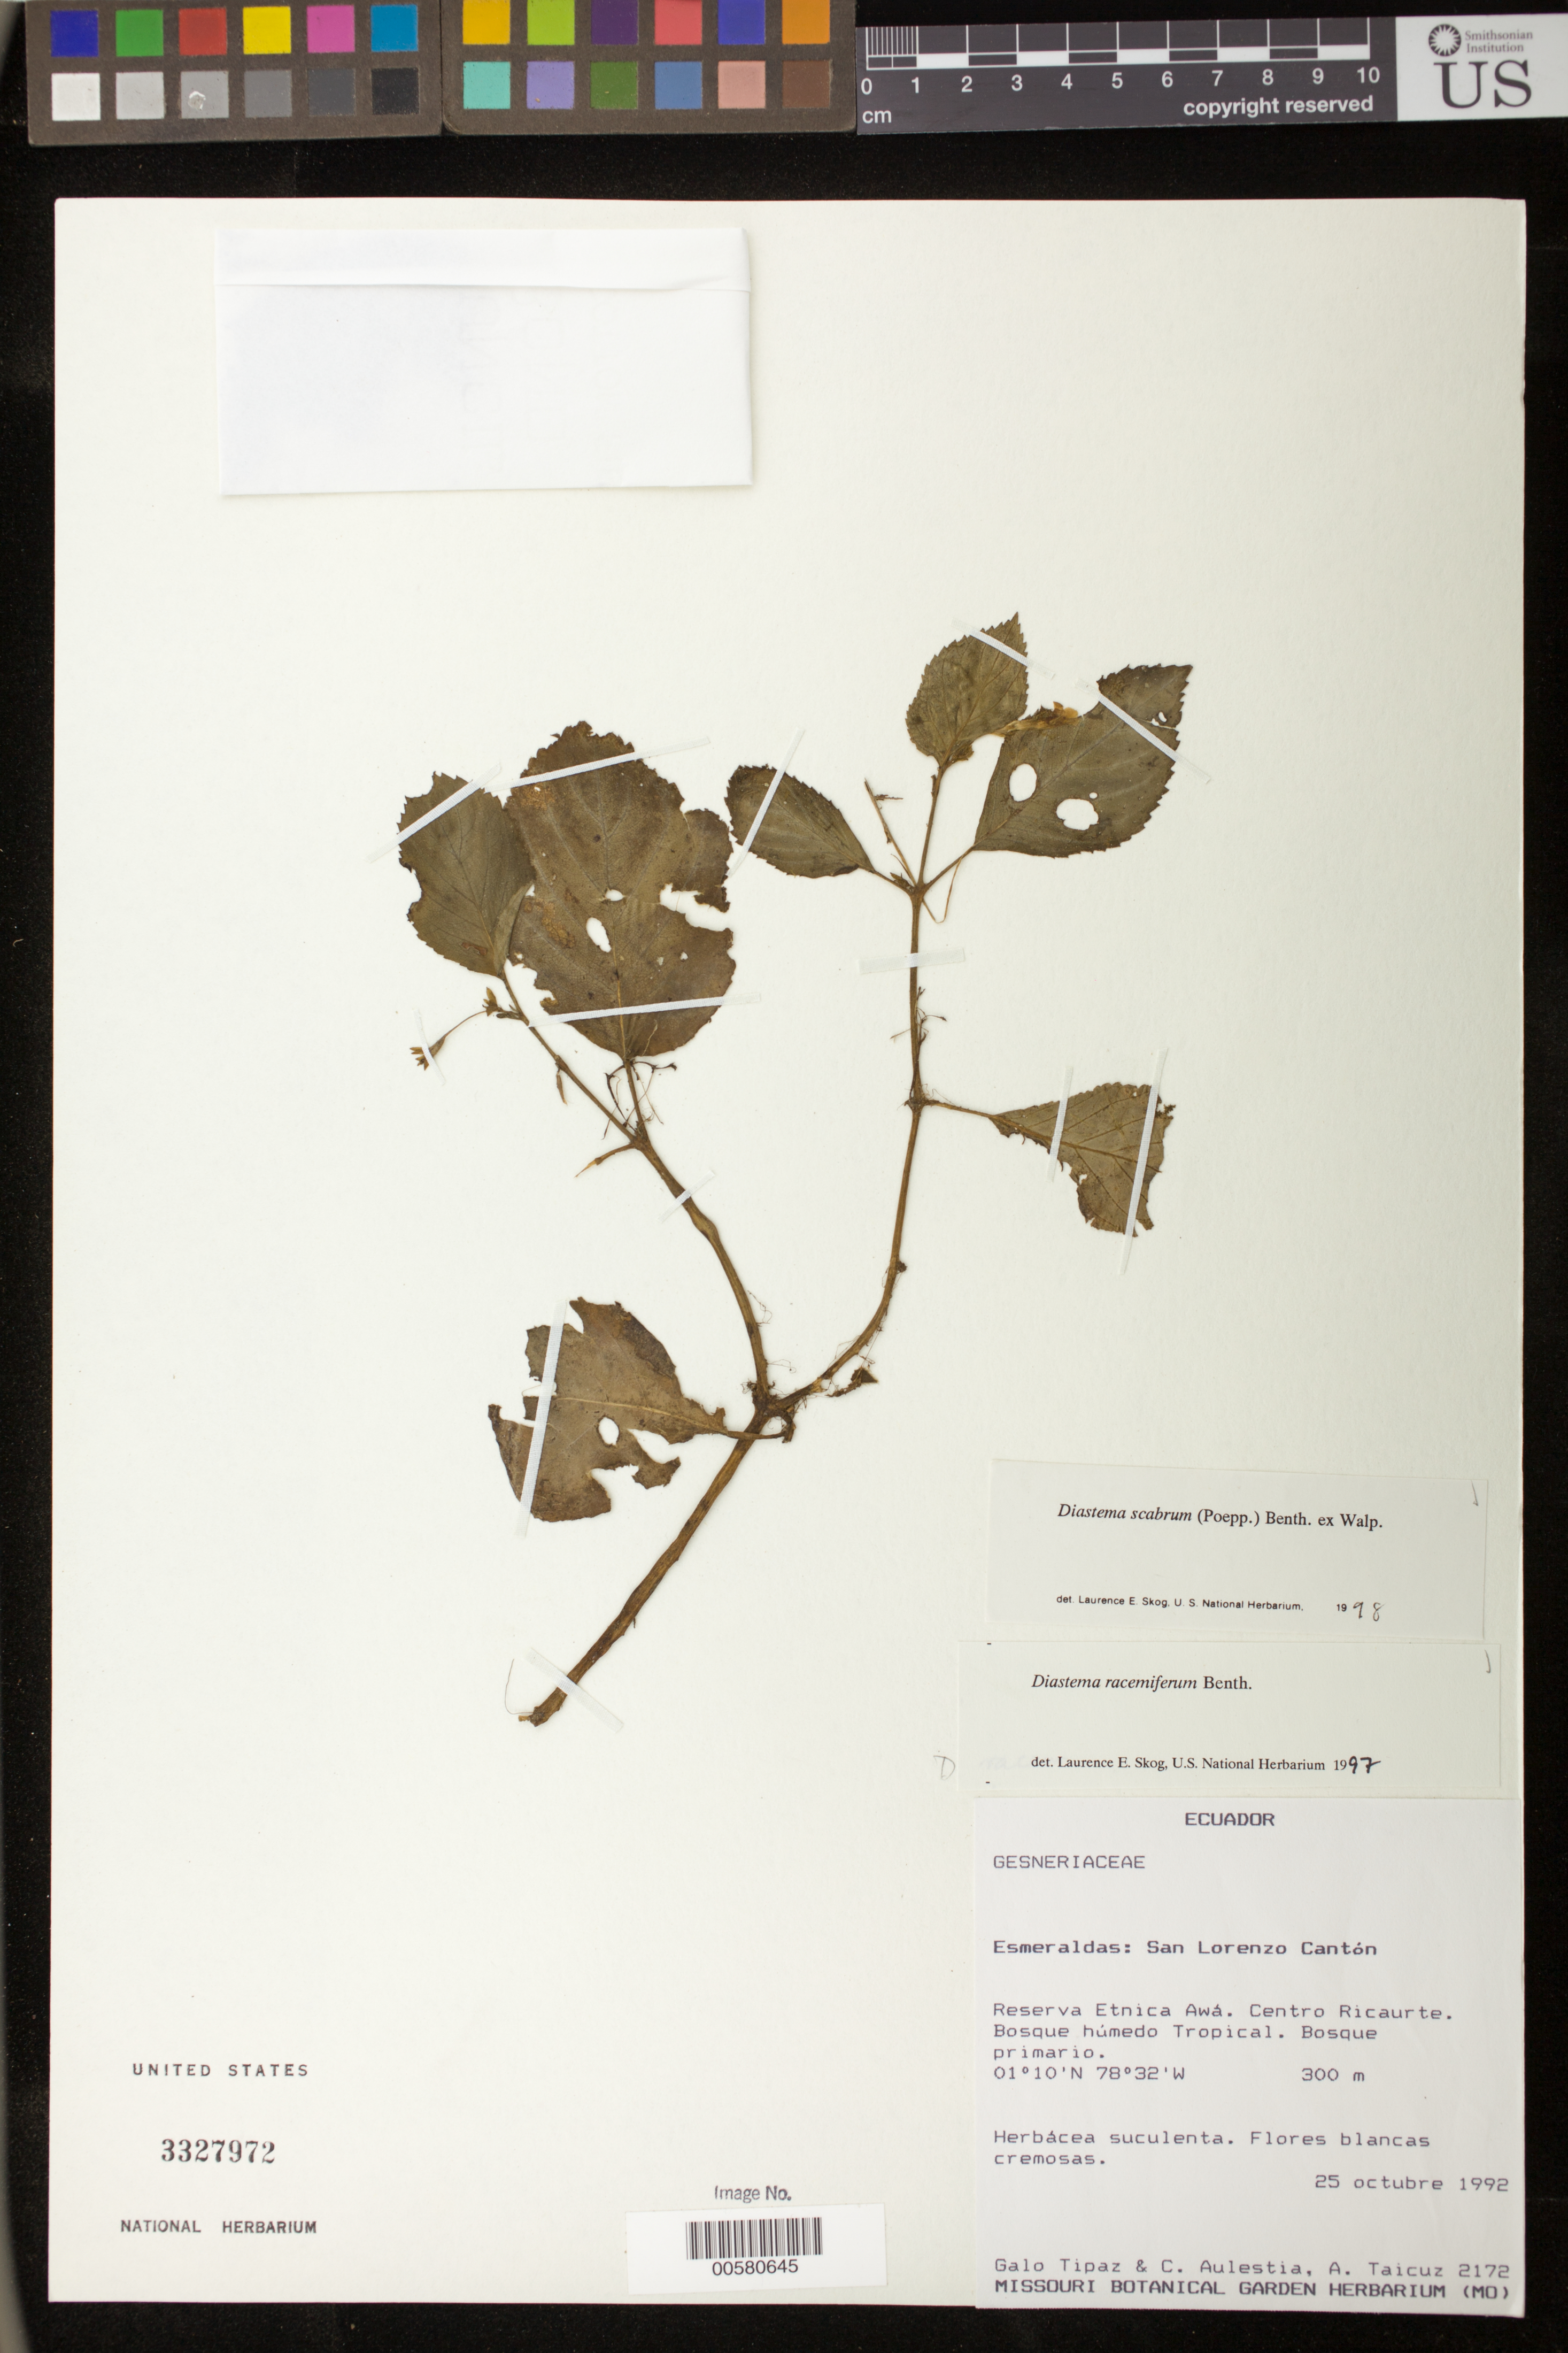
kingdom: Plantae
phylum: Tracheophyta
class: Magnoliopsida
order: Lamiales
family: Gesneriaceae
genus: Diastema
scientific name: Diastema scabrum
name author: (Poepp.) Benth. ex Walp.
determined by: Skog, Laurence E.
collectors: G. Tipaz, C. Aulestia & A. Taicuz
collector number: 2172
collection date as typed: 25 Oct 1992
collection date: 1992-10-25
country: Ecuador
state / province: Esmeraldas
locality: San Lorenzo Cantón: Reserva Etnica Awá, Centro Ricaurte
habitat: Bosque húmedo tropical; bosque primario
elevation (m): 300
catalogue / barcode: US 3327972